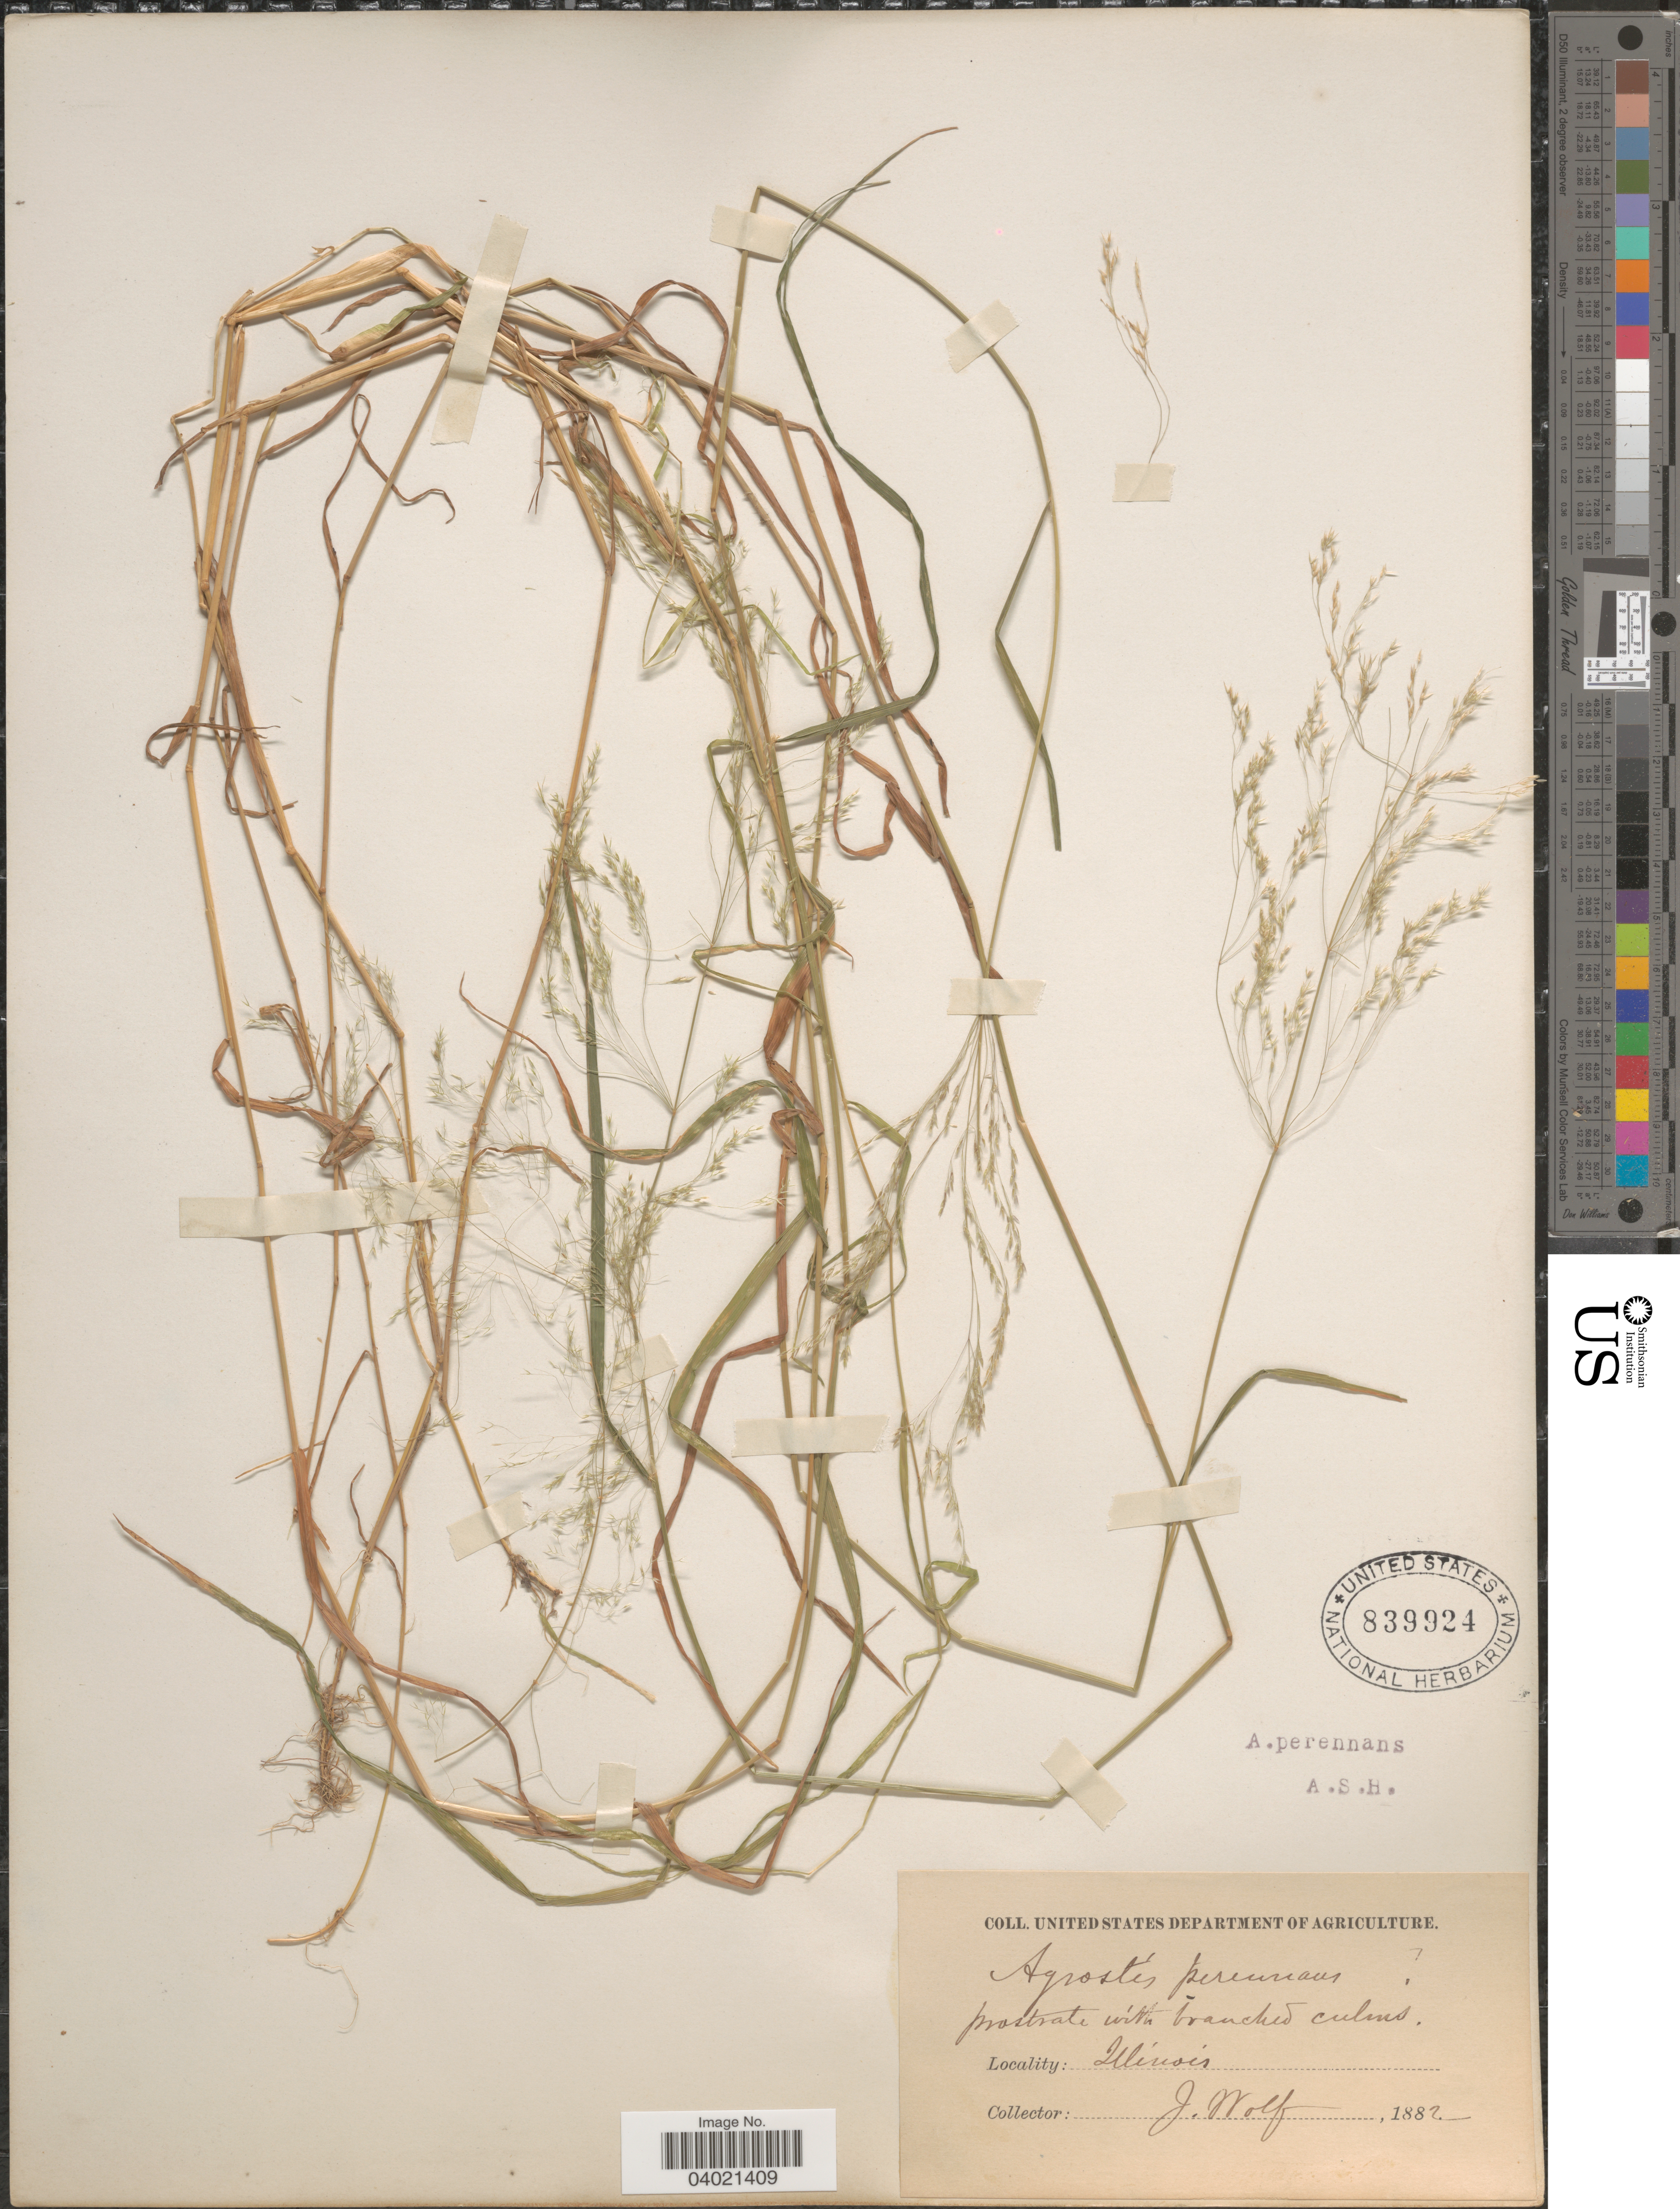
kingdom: Plantae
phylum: Tracheophyta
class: Liliopsida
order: Poales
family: Poaceae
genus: Agrostis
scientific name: Agrostis perennans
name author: (Walter) Tuck.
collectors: J. Wolf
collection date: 1882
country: United States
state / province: Illinois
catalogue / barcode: US 839924